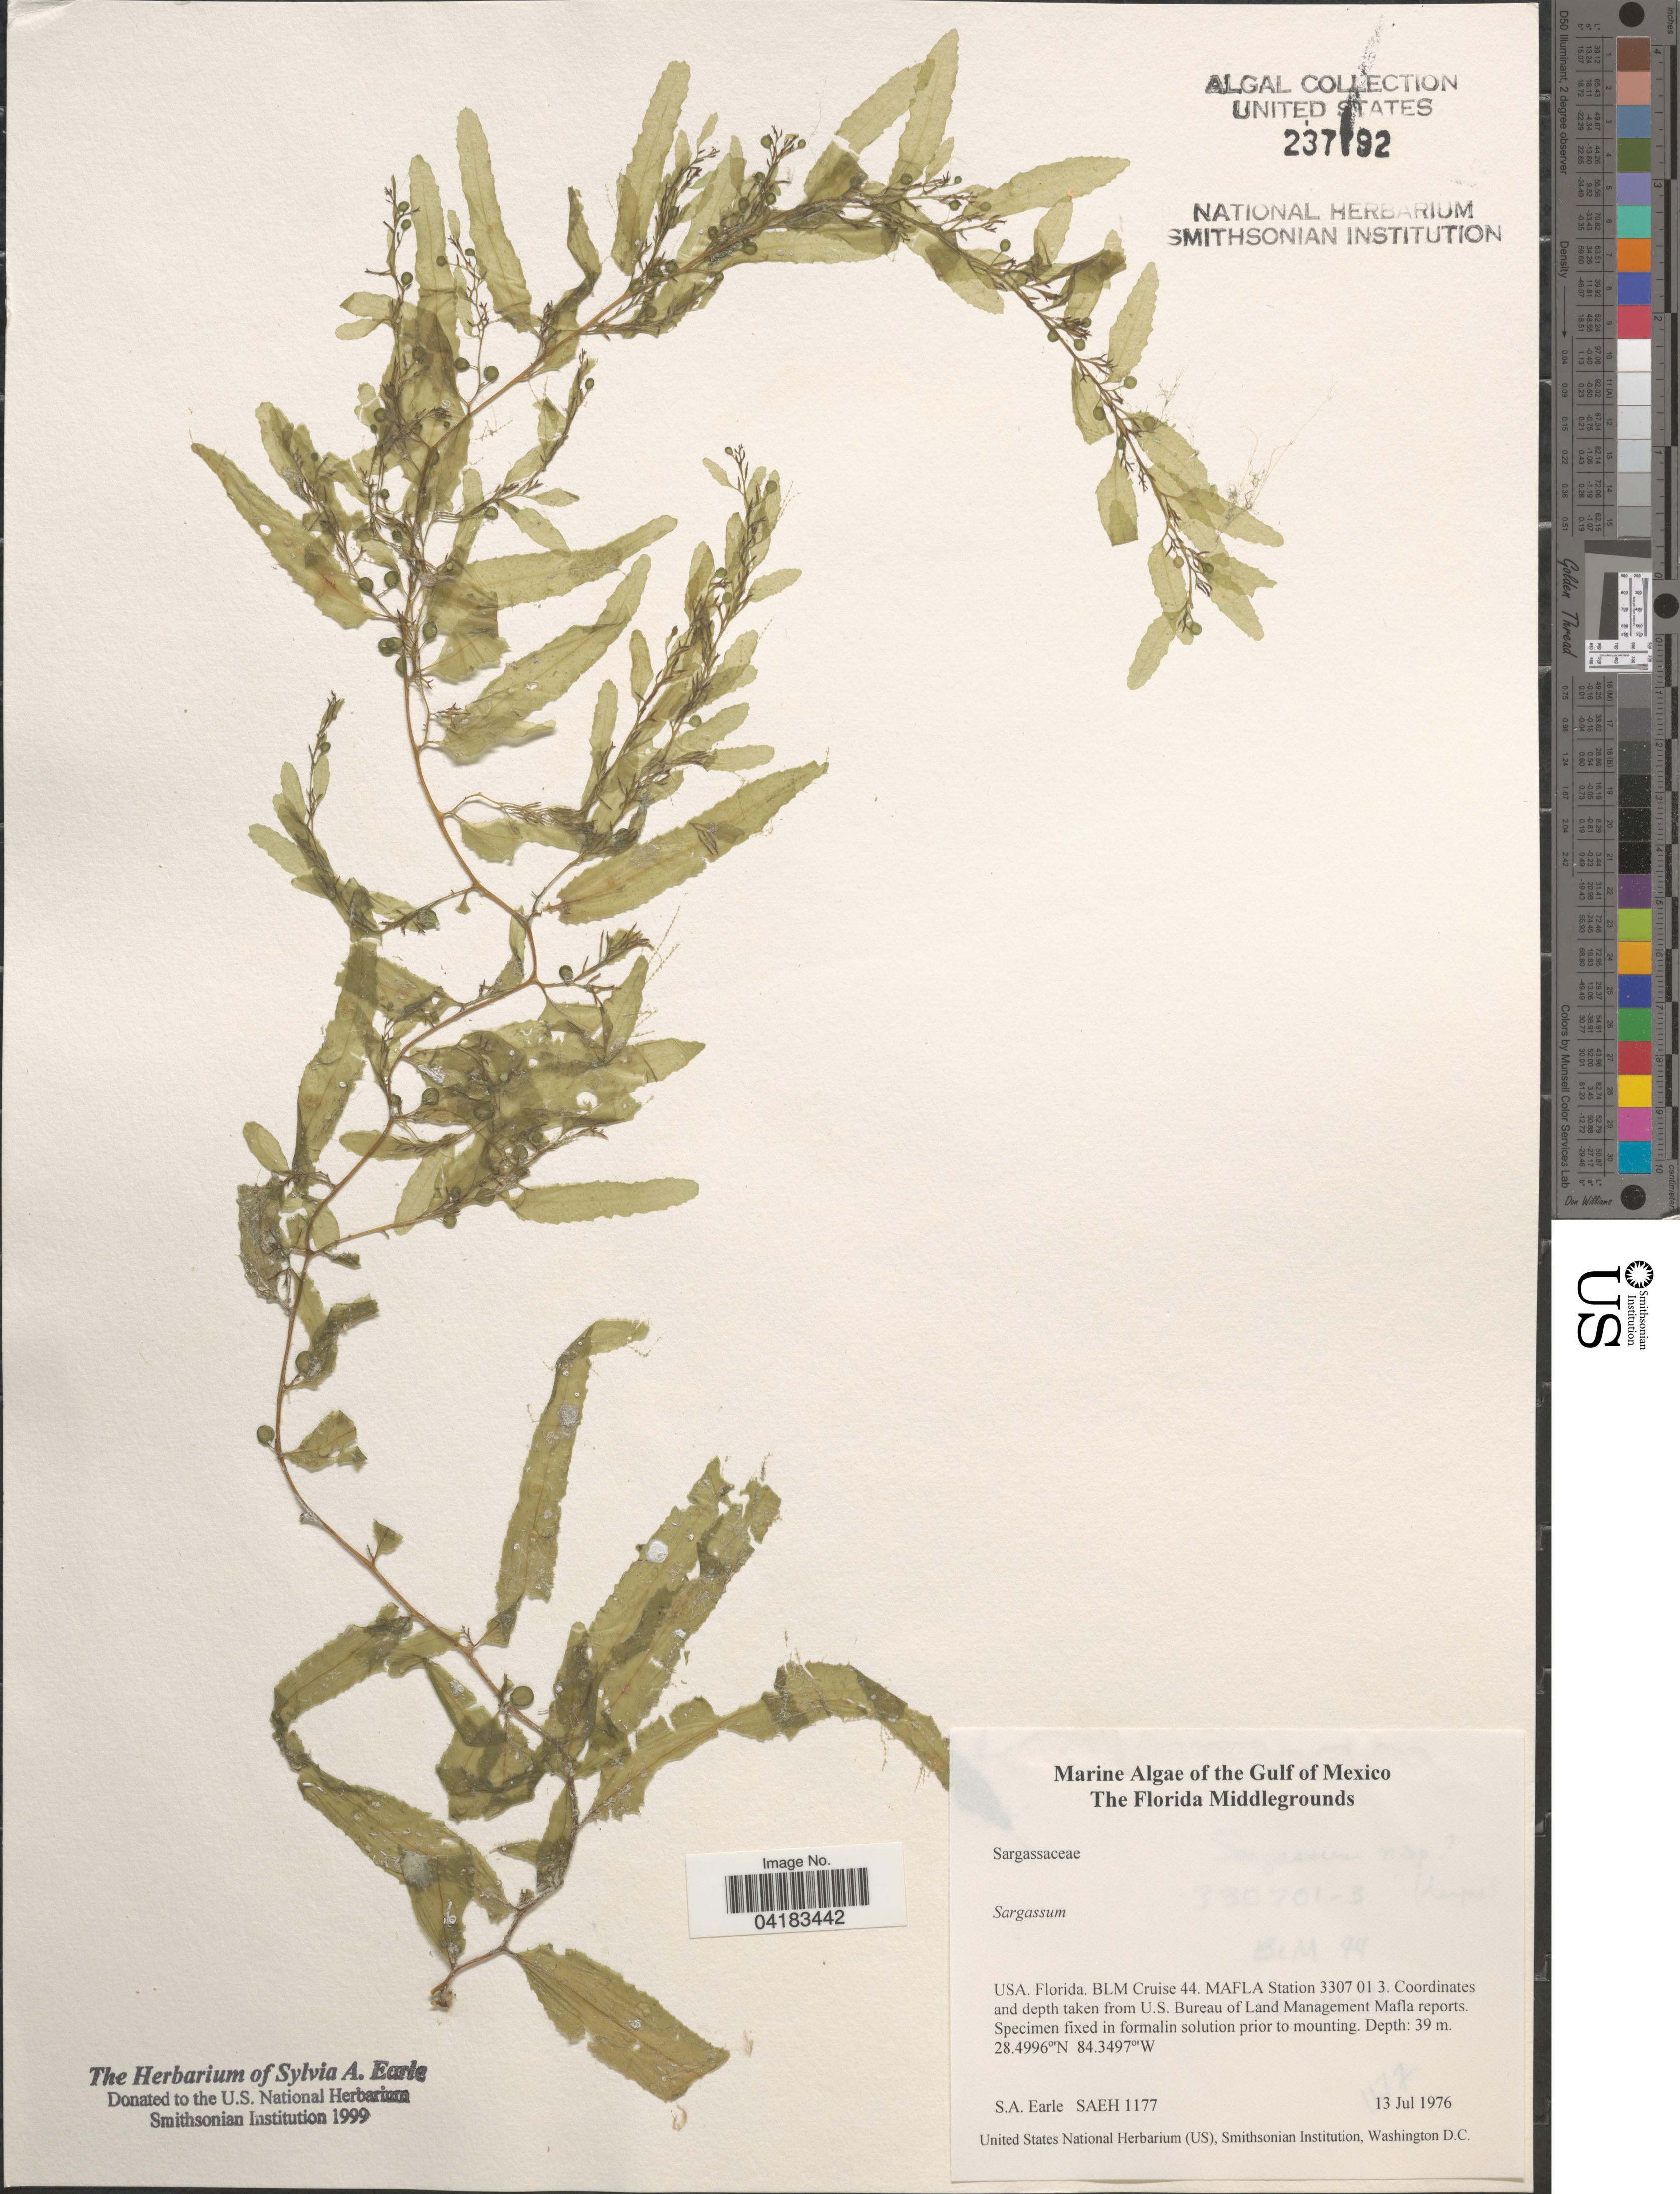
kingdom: Chromista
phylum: Ochrophyta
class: Phaeophyceae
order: Fucales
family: Sargassaceae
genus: Sargassum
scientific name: Sargassum sp.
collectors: S. A. Earle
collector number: SAEH1177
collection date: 1976-07-13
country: United States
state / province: Florida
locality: The Gulf of Mexico. The Florida Middlegrounds. BLM Cruise 44. MAFLA Station 3307 01 3.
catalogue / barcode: US 237792